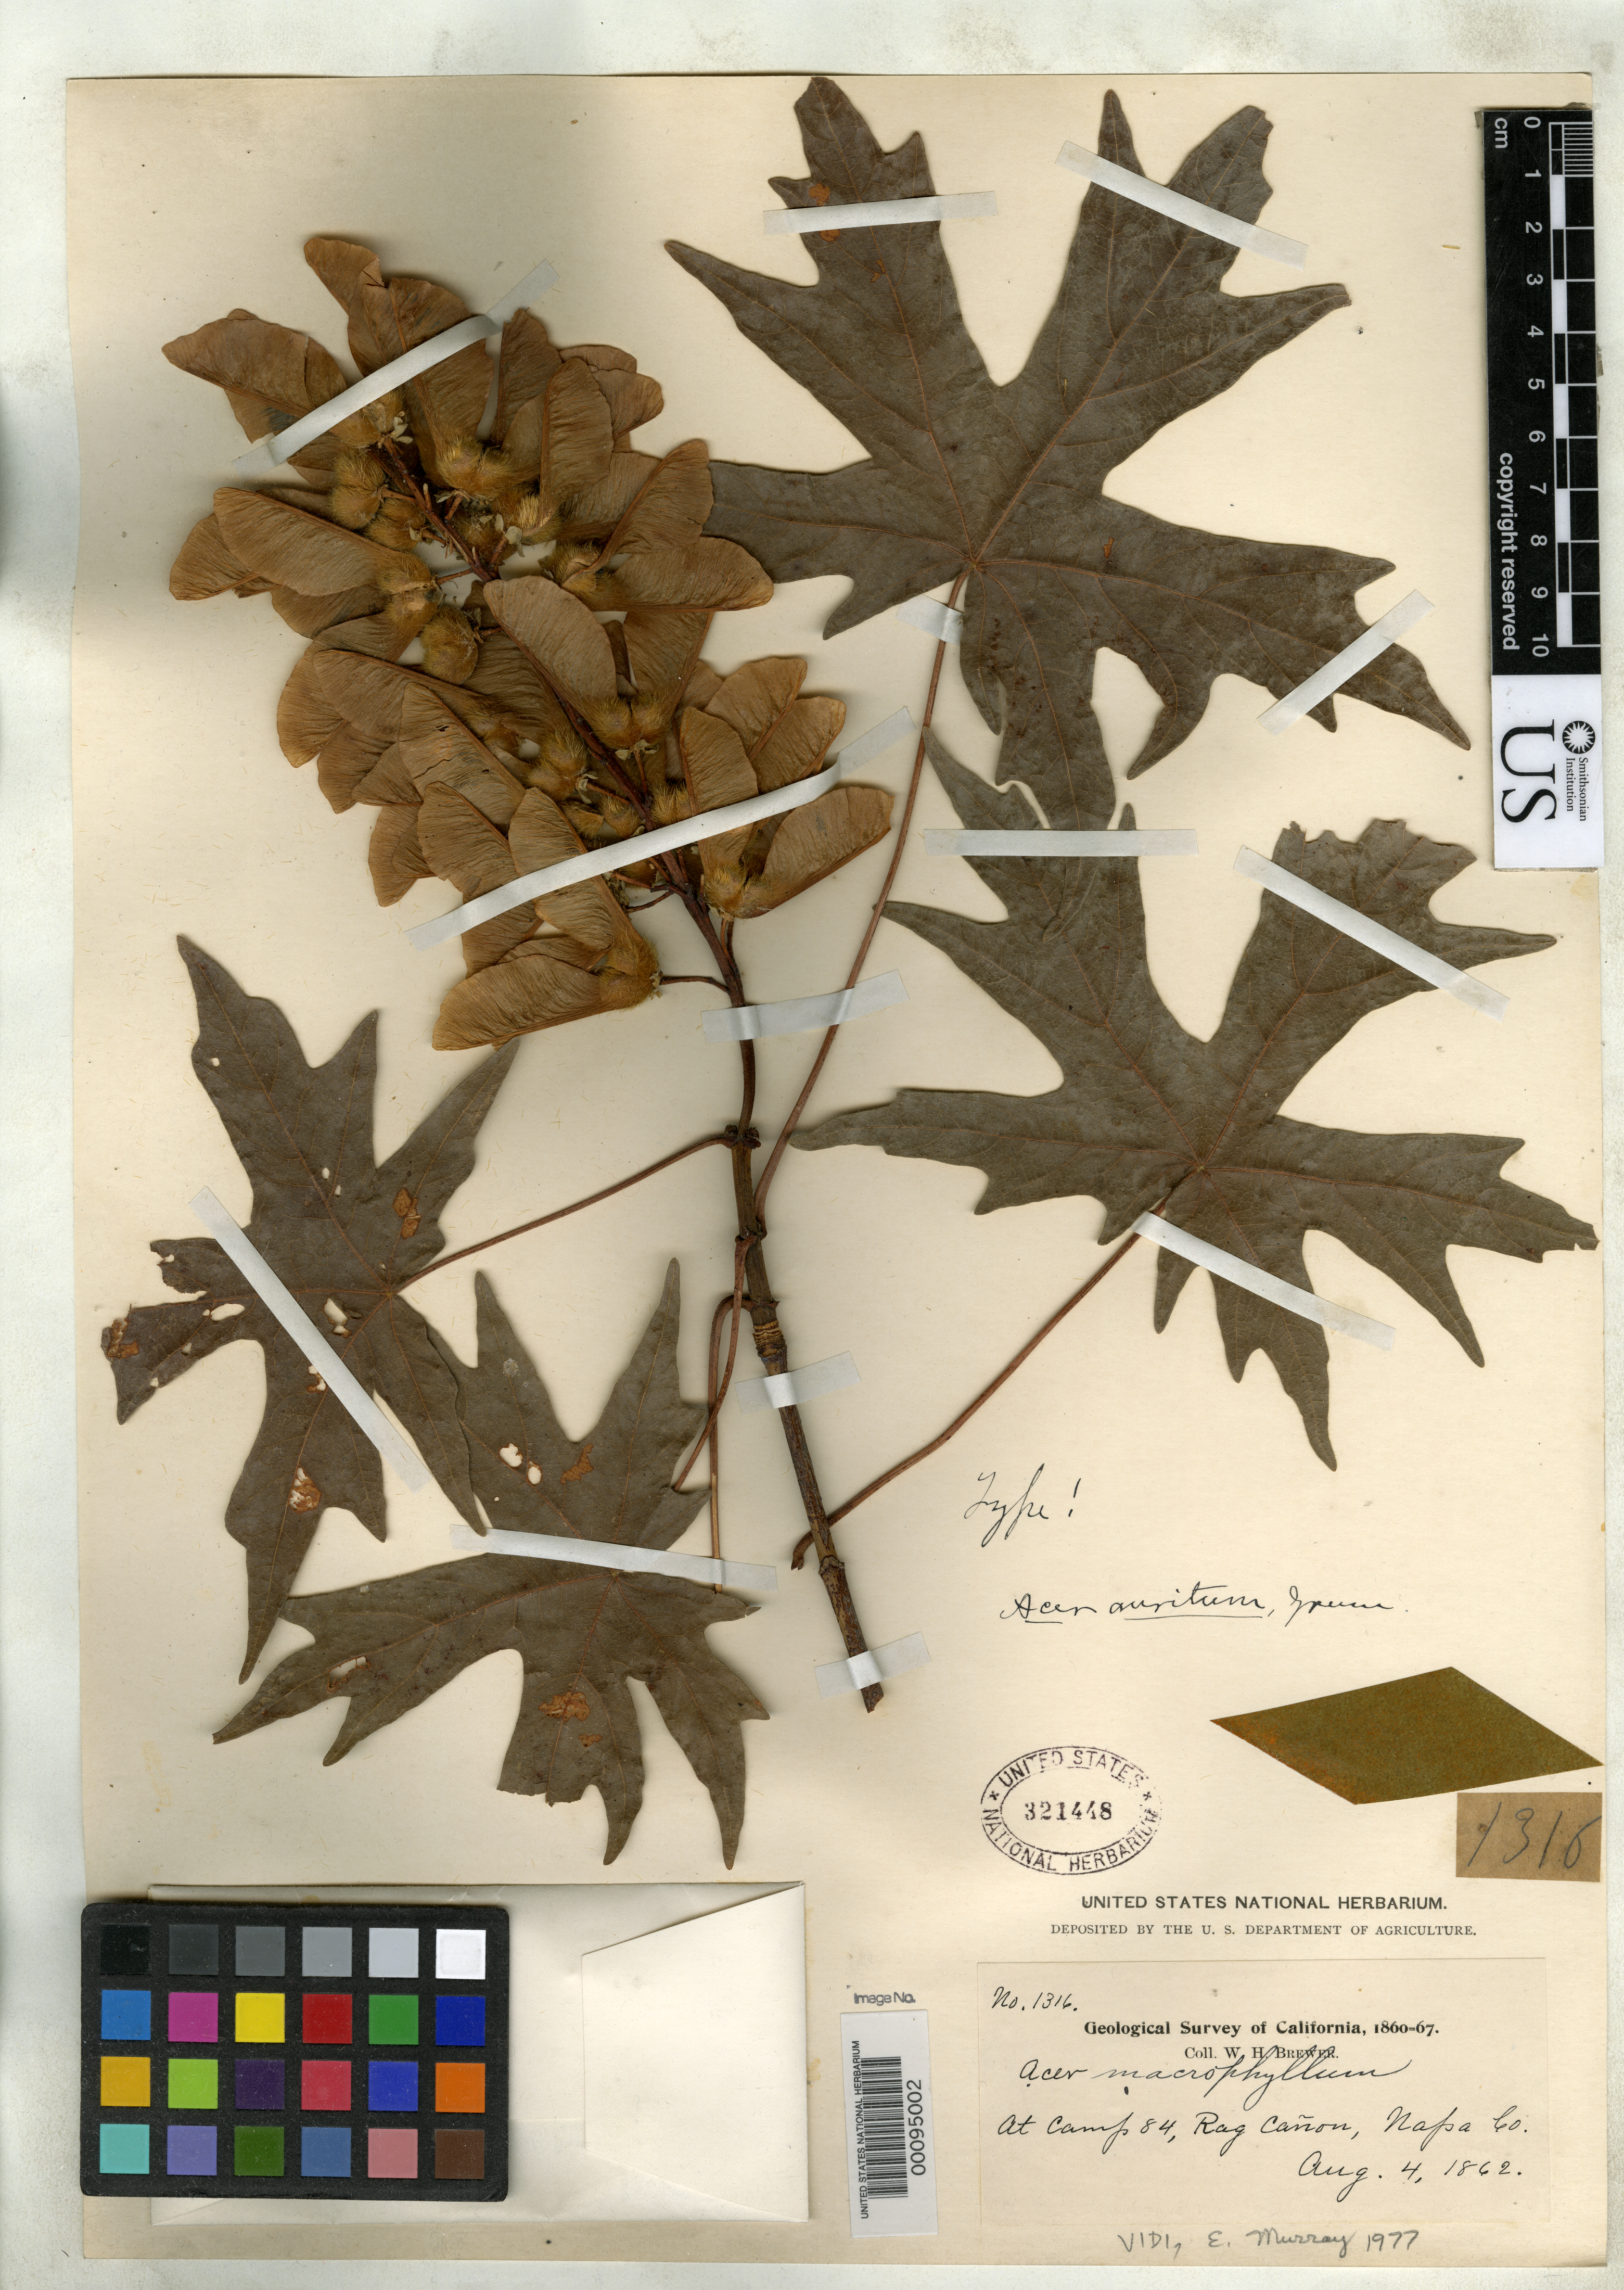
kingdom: Plantae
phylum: Tracheophyta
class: Magnoliopsida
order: Sapindales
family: Sapindaceae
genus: Acer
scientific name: Acer auritum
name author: Greene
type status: Holotype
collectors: W. H. Brewer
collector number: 1316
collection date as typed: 04 Aug 1862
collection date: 1862-08-04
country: United States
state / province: California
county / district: Napa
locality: At Camp 84, Rag Canon.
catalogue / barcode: US 321448